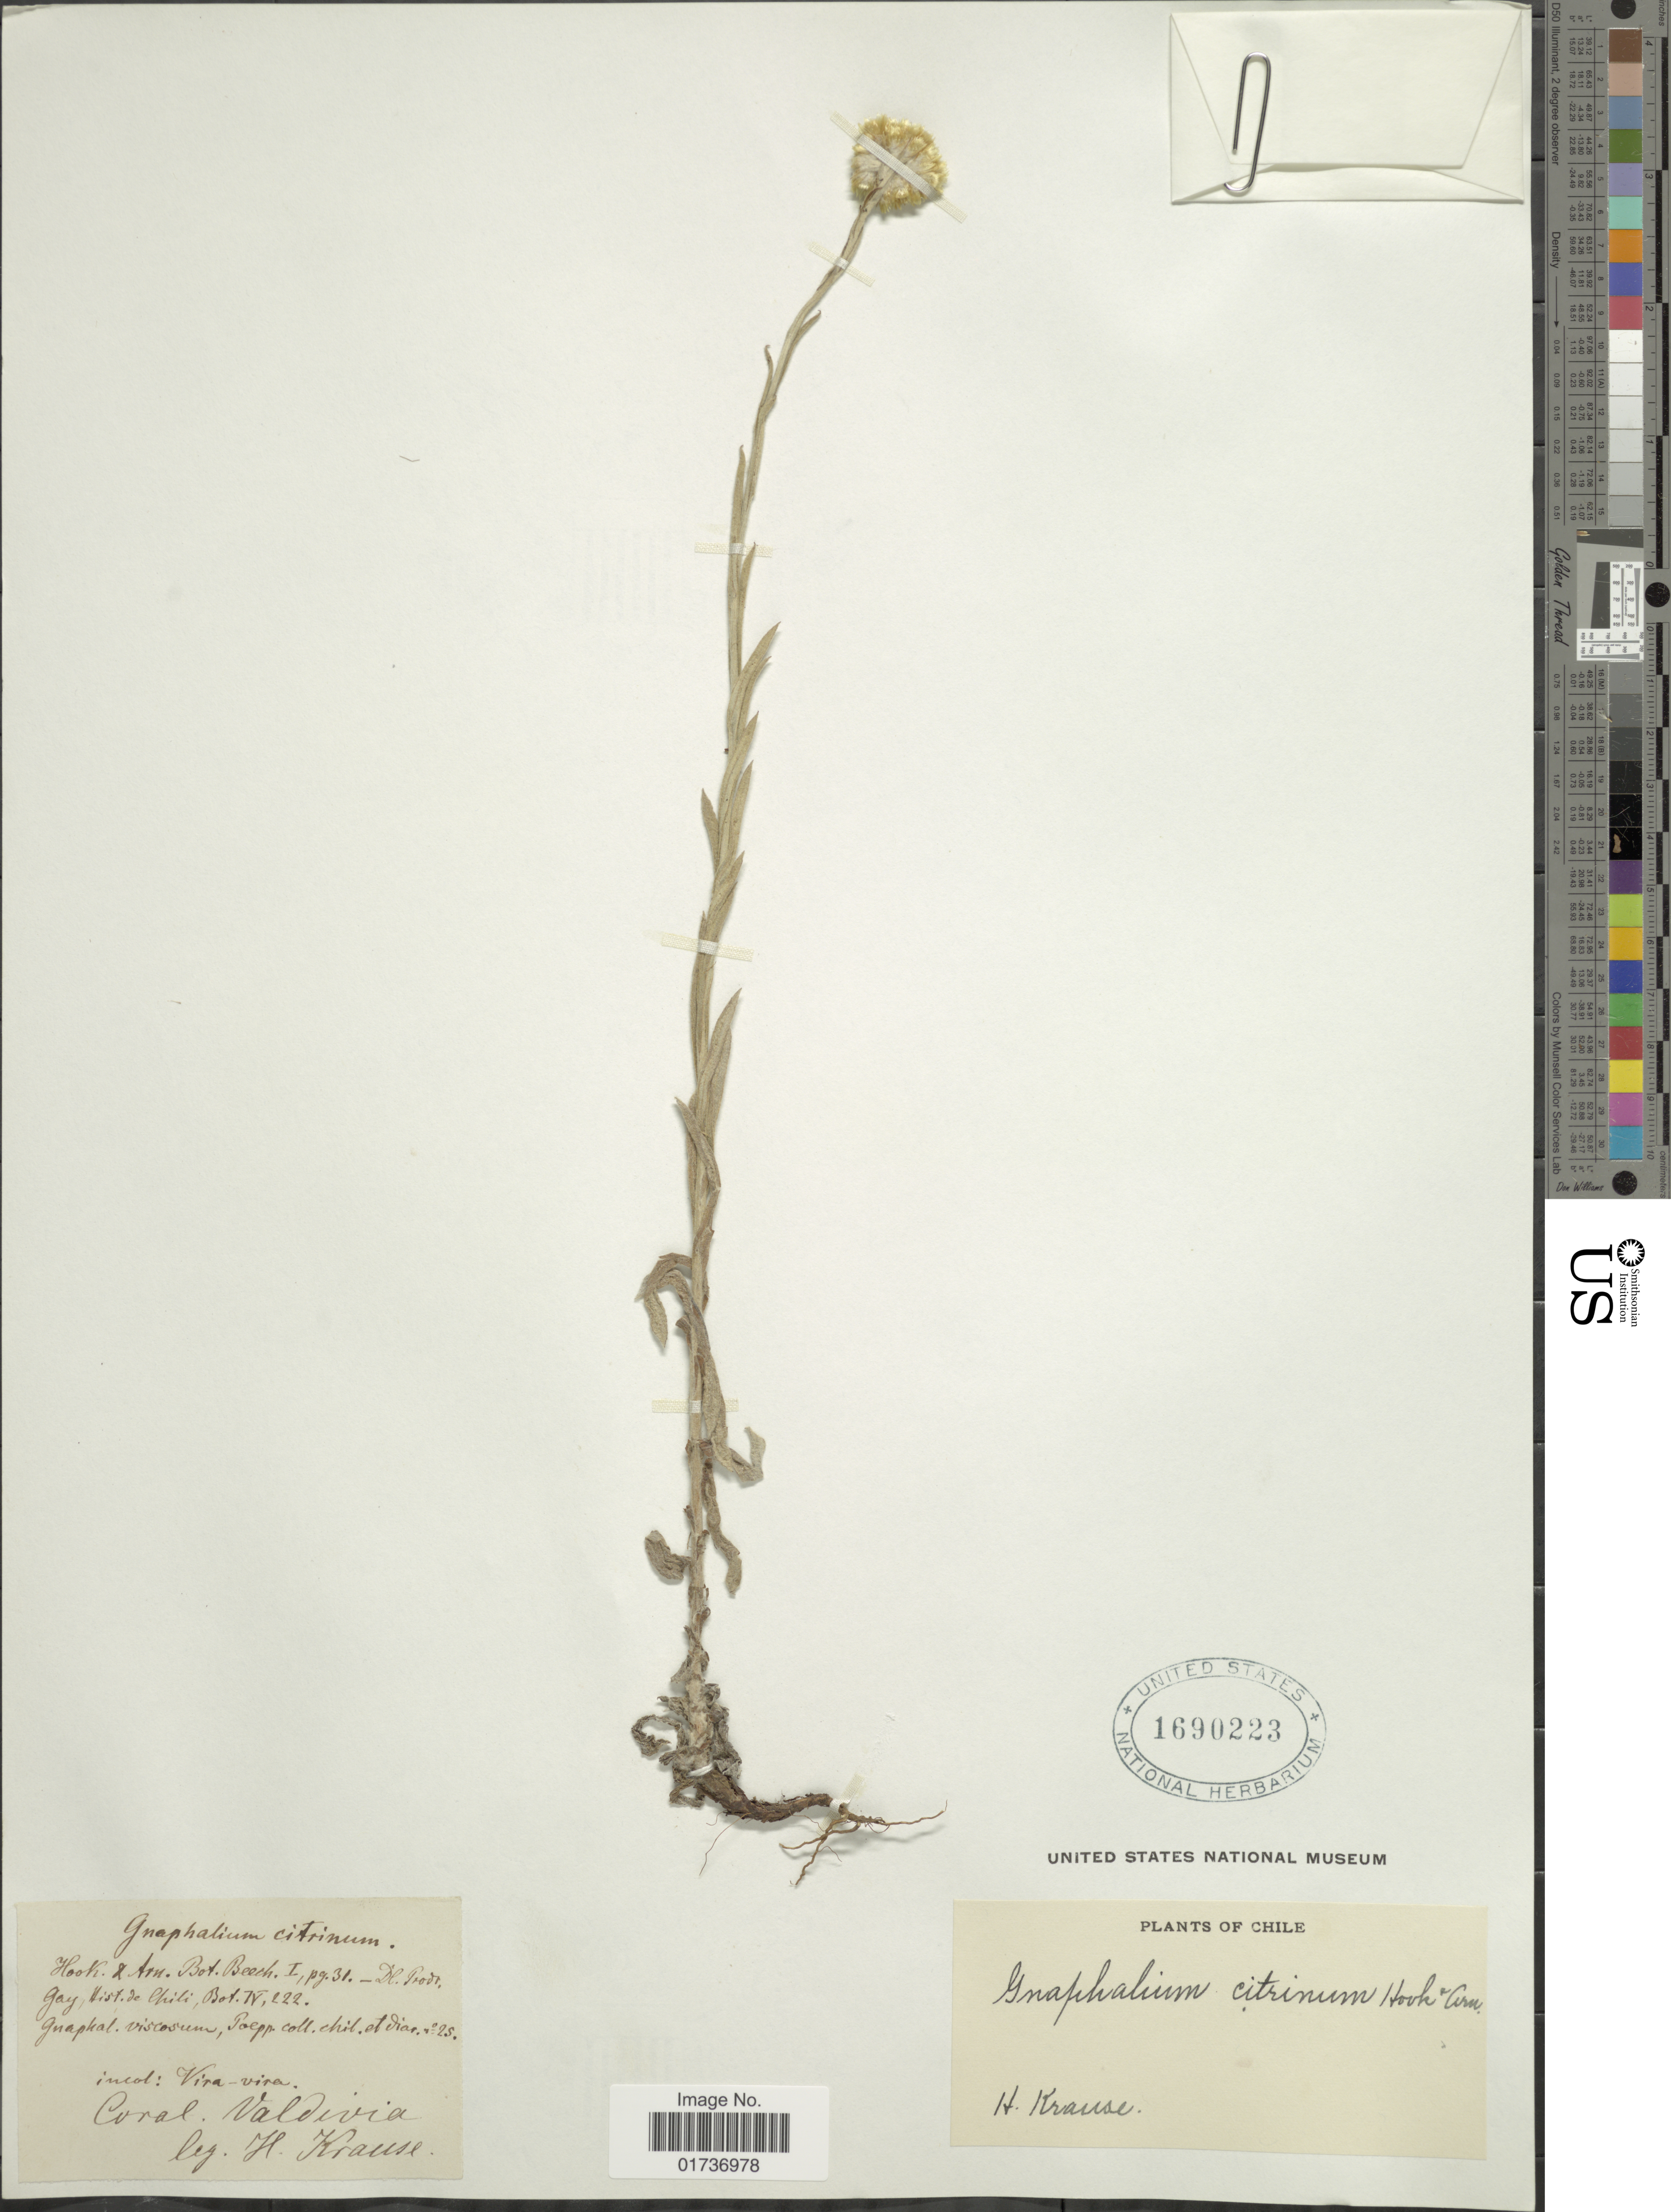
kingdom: Plantae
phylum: Tracheophyta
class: Magnoliopsida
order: Asterales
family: Asteraceae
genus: Gnaphalium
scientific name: Gnaphalium citrinum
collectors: H. Krause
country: Chile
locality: Incol: Vira-vira, Coral. Valdivia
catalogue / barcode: US 1690223